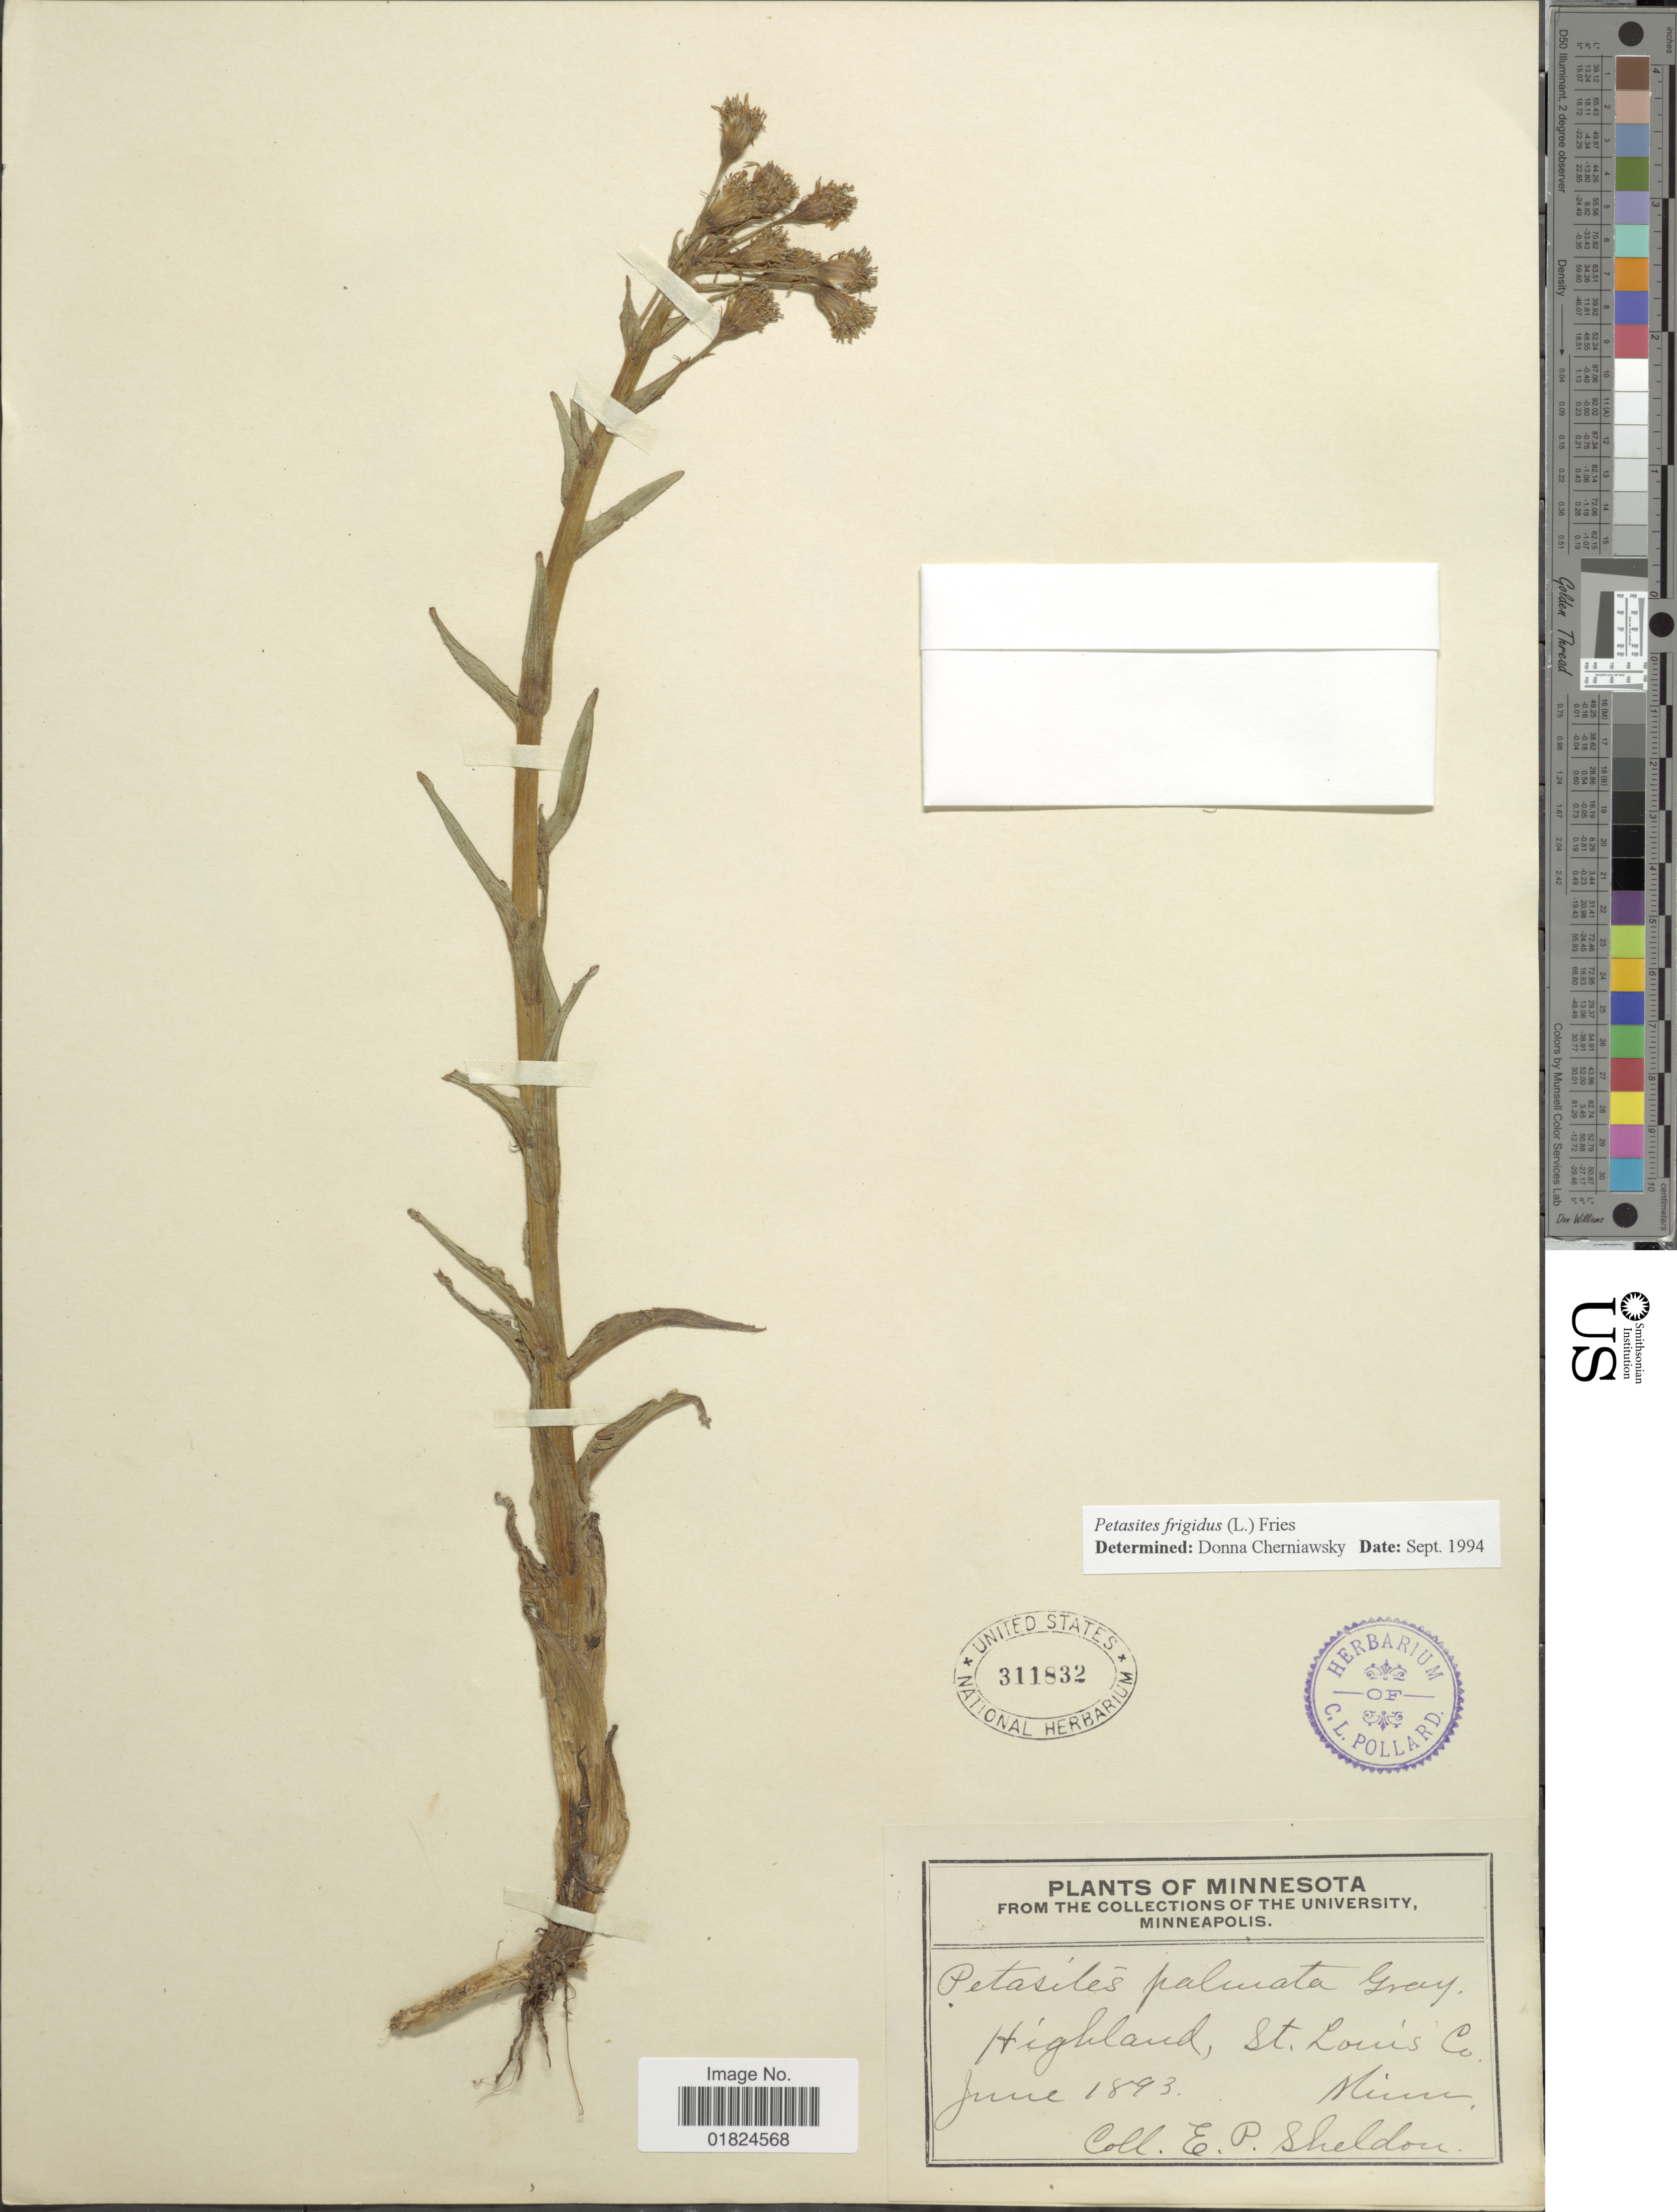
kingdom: Plantae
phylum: Tracheophyta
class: Magnoliopsida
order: Asterales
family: Asteraceae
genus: Petasites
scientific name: Petasites frigidus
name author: (L.) Fr.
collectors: E. P. Sheldon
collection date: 1893-06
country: United States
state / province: Minnesota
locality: Highland, St. Louis Co.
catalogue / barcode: US 311832